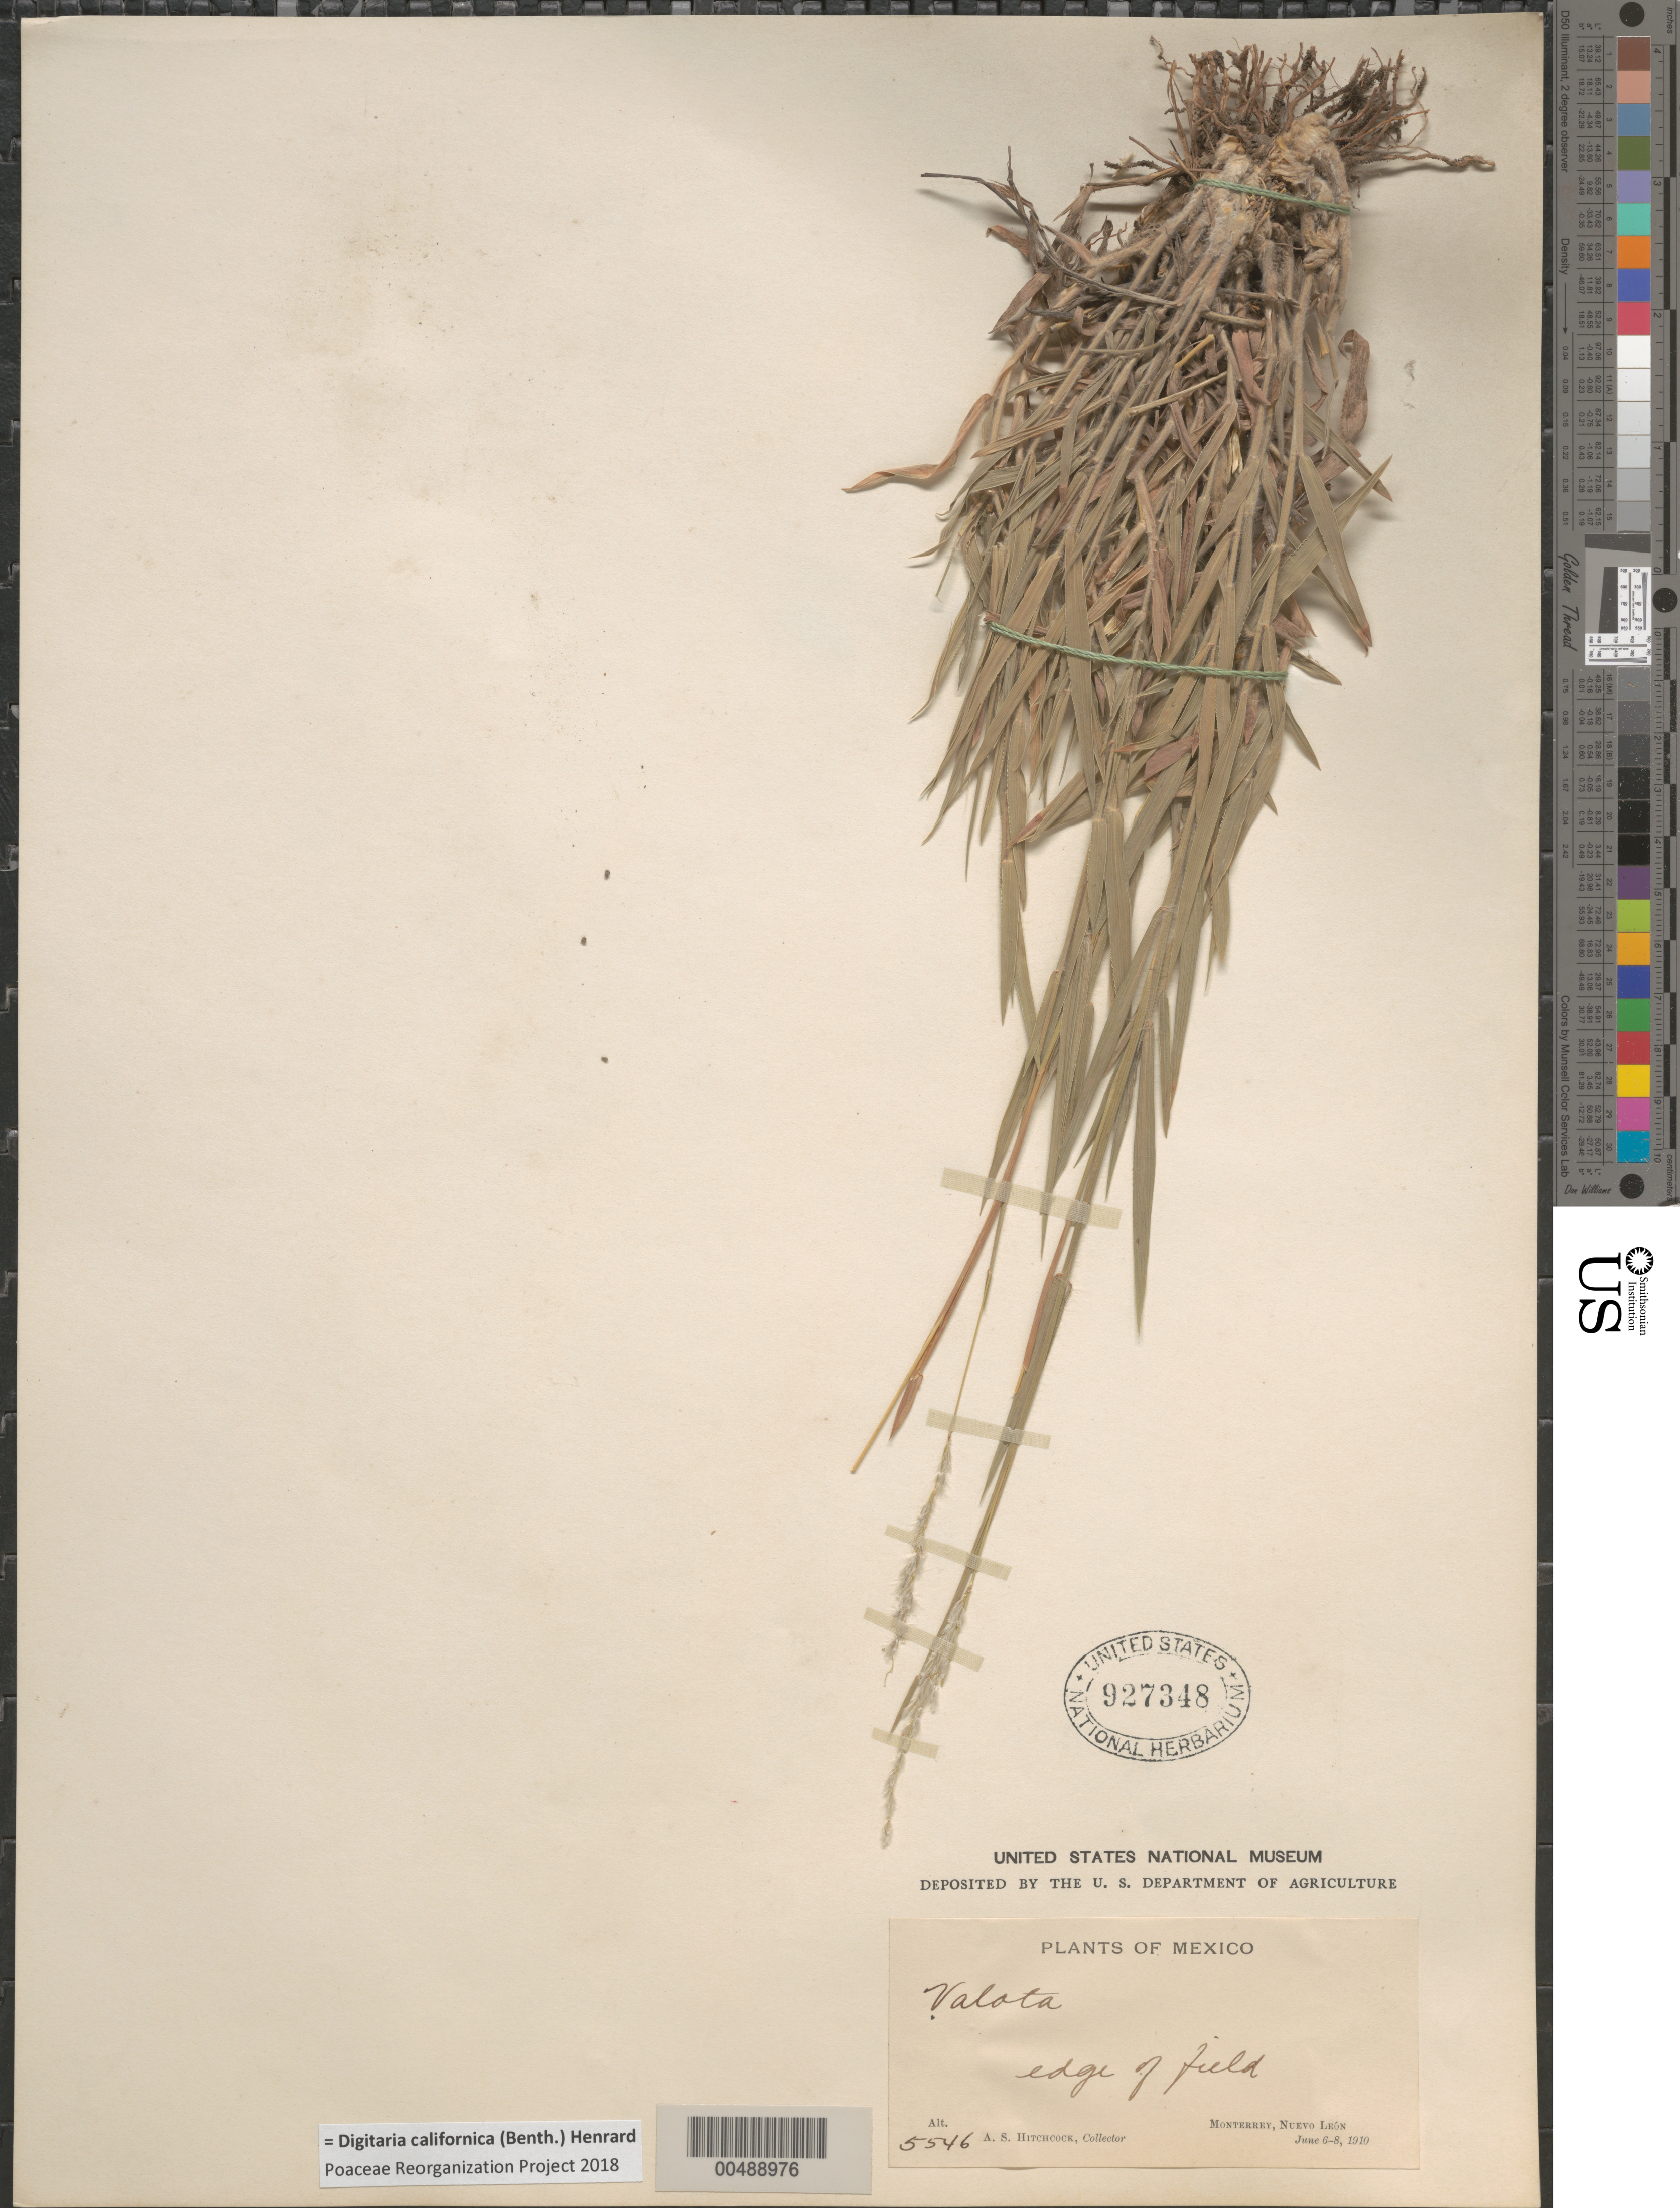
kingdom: Plantae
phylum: Tracheophyta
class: Liliopsida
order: Poales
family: Poaceae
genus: Digitaria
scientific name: Digitaria californica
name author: (Benth.) Henr.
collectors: A. S. Hitchcock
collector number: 5546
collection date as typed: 6 Jun 1910 to 8 Jun 1910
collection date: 1910-06-06/1910-06-08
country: Mexico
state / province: Nuevo León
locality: Monterrey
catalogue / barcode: US 927348